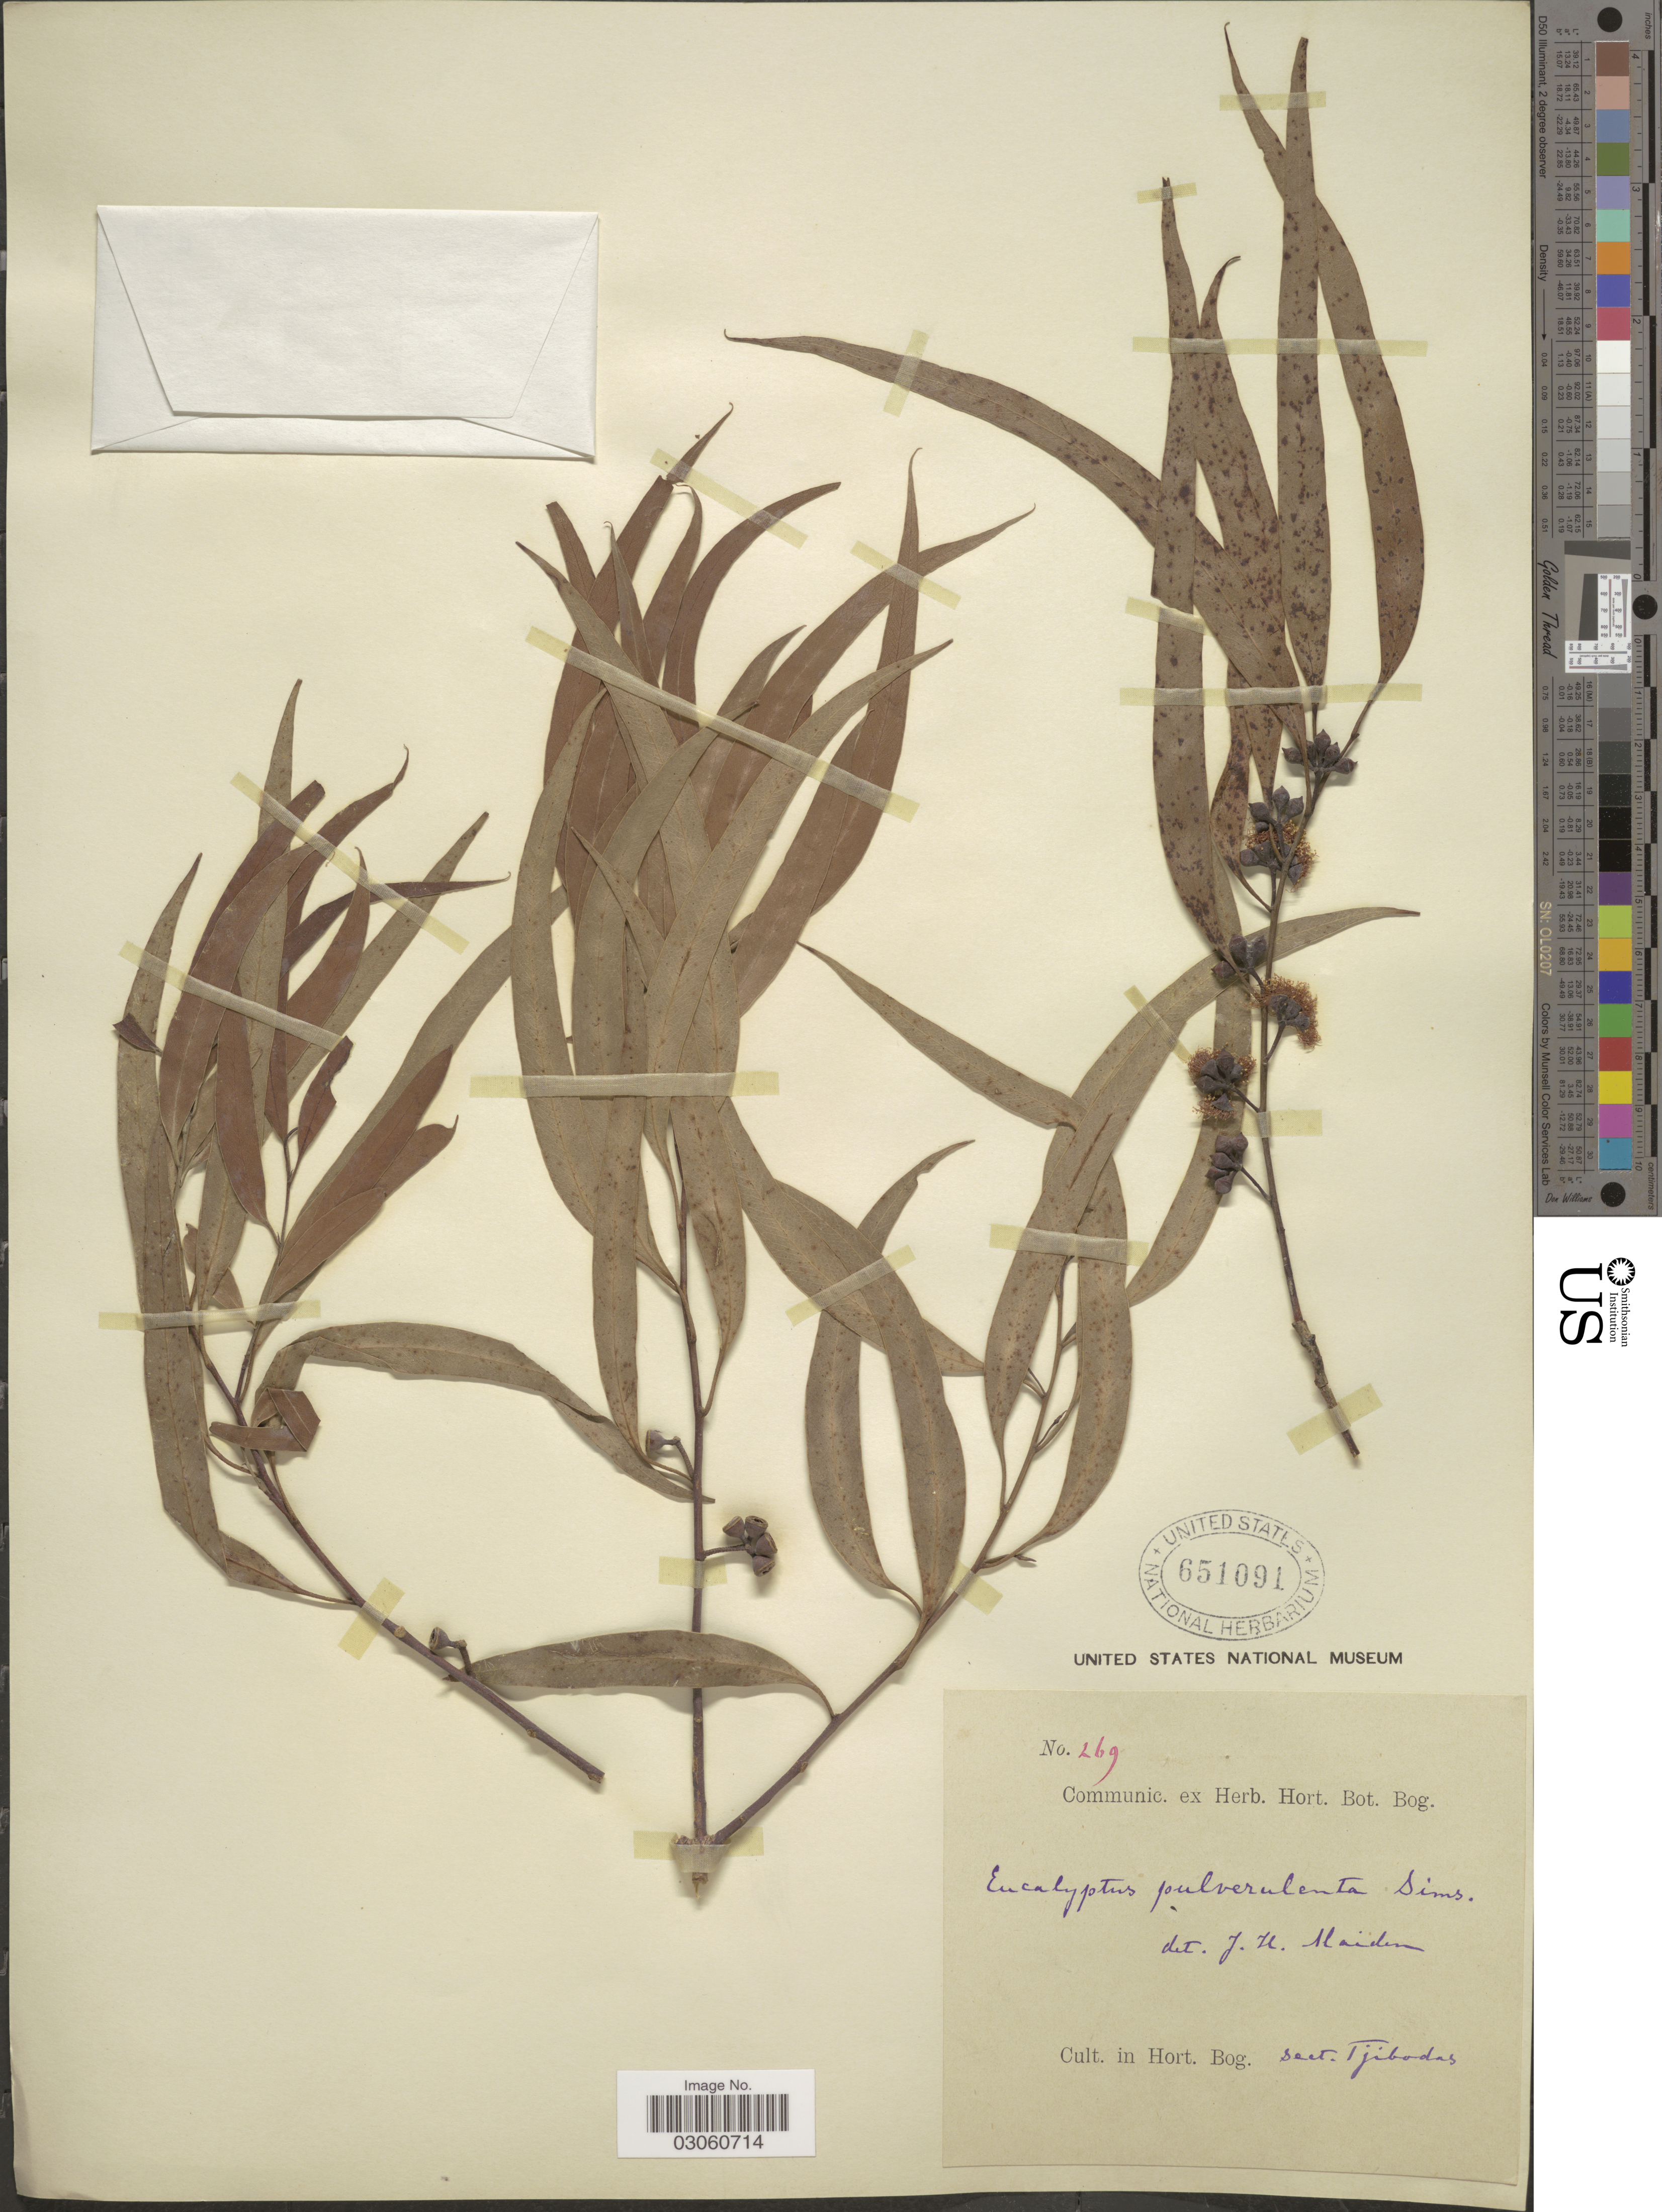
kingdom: Plantae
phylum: Tracheophyta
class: Magnoliopsida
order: Myrtales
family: Myrtaceae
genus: Eucalyptus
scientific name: Eucalyptus pulverulenta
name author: Sims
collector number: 269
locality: Cult. in Hort. Bog., Sect. Tjibodas.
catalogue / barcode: US 651091